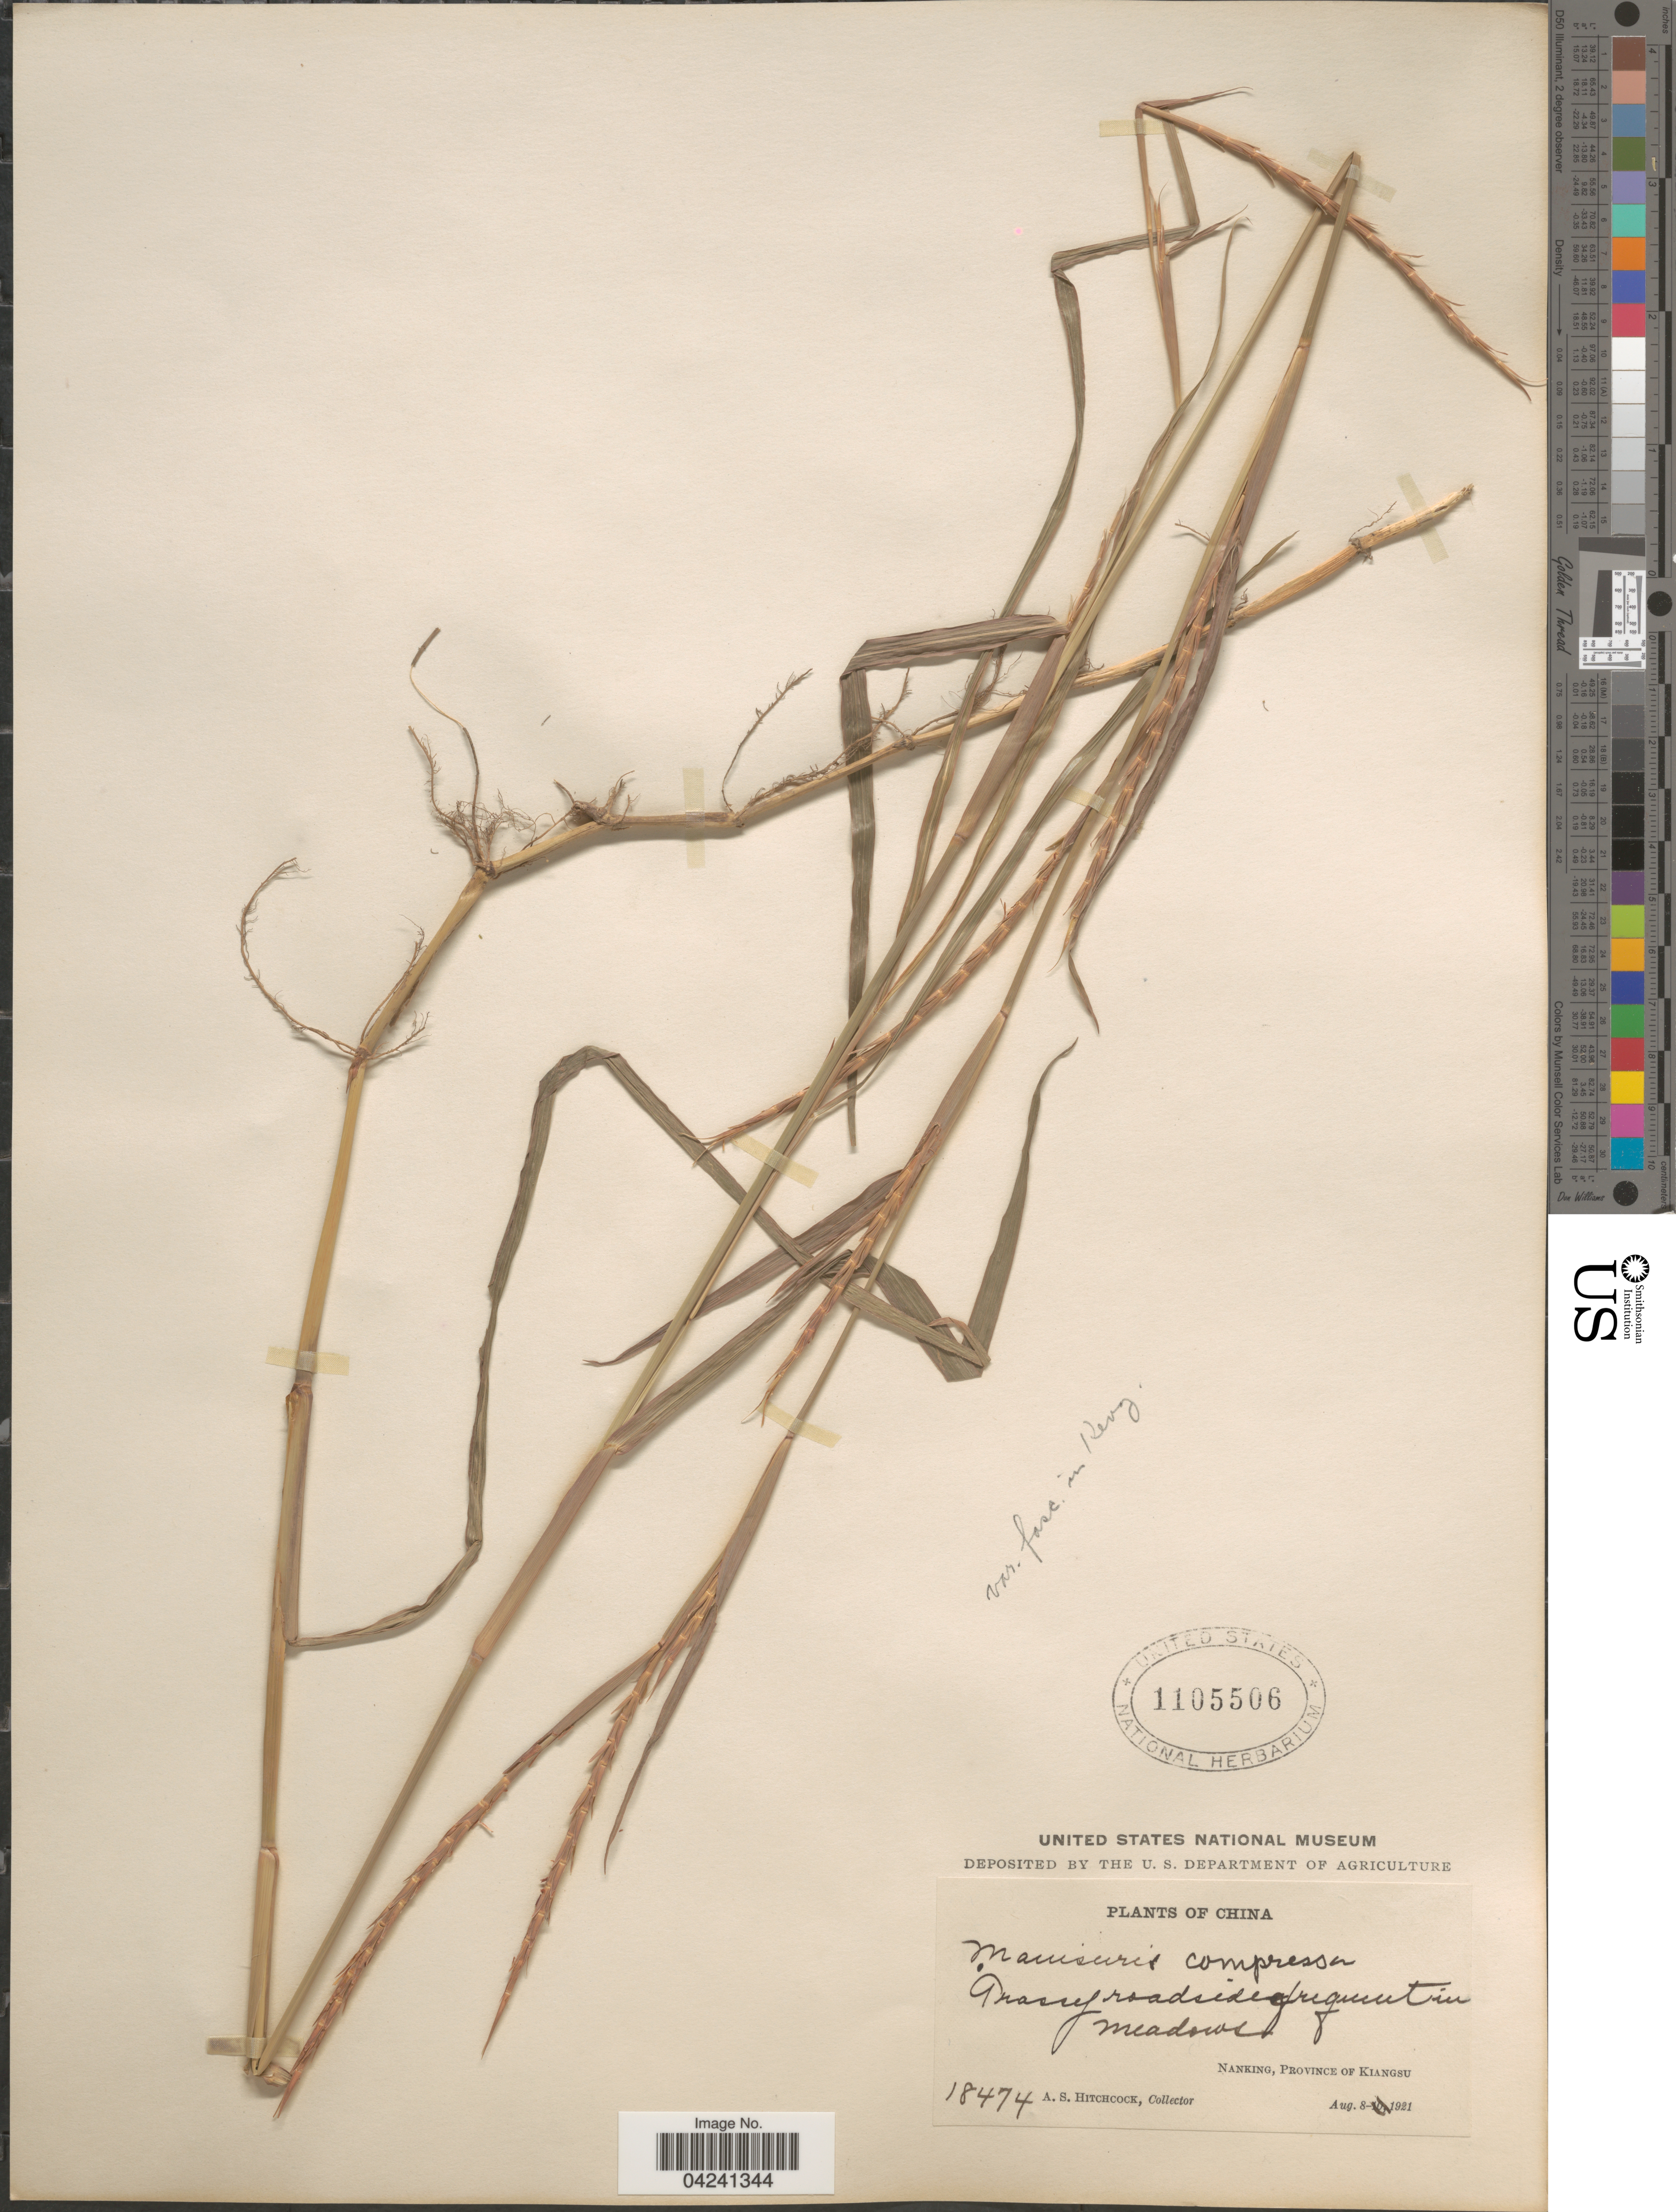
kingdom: Plantae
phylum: Tracheophyta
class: Liliopsida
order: Poales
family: Poaceae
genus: Hemarthria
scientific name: Hemarthria compressa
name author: (L.) R. Br.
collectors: A. S. Hitchcock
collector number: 18474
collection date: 1921-08-08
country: China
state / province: Jiangsu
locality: Nanking, Province of Kiangsu.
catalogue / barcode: US 1105506